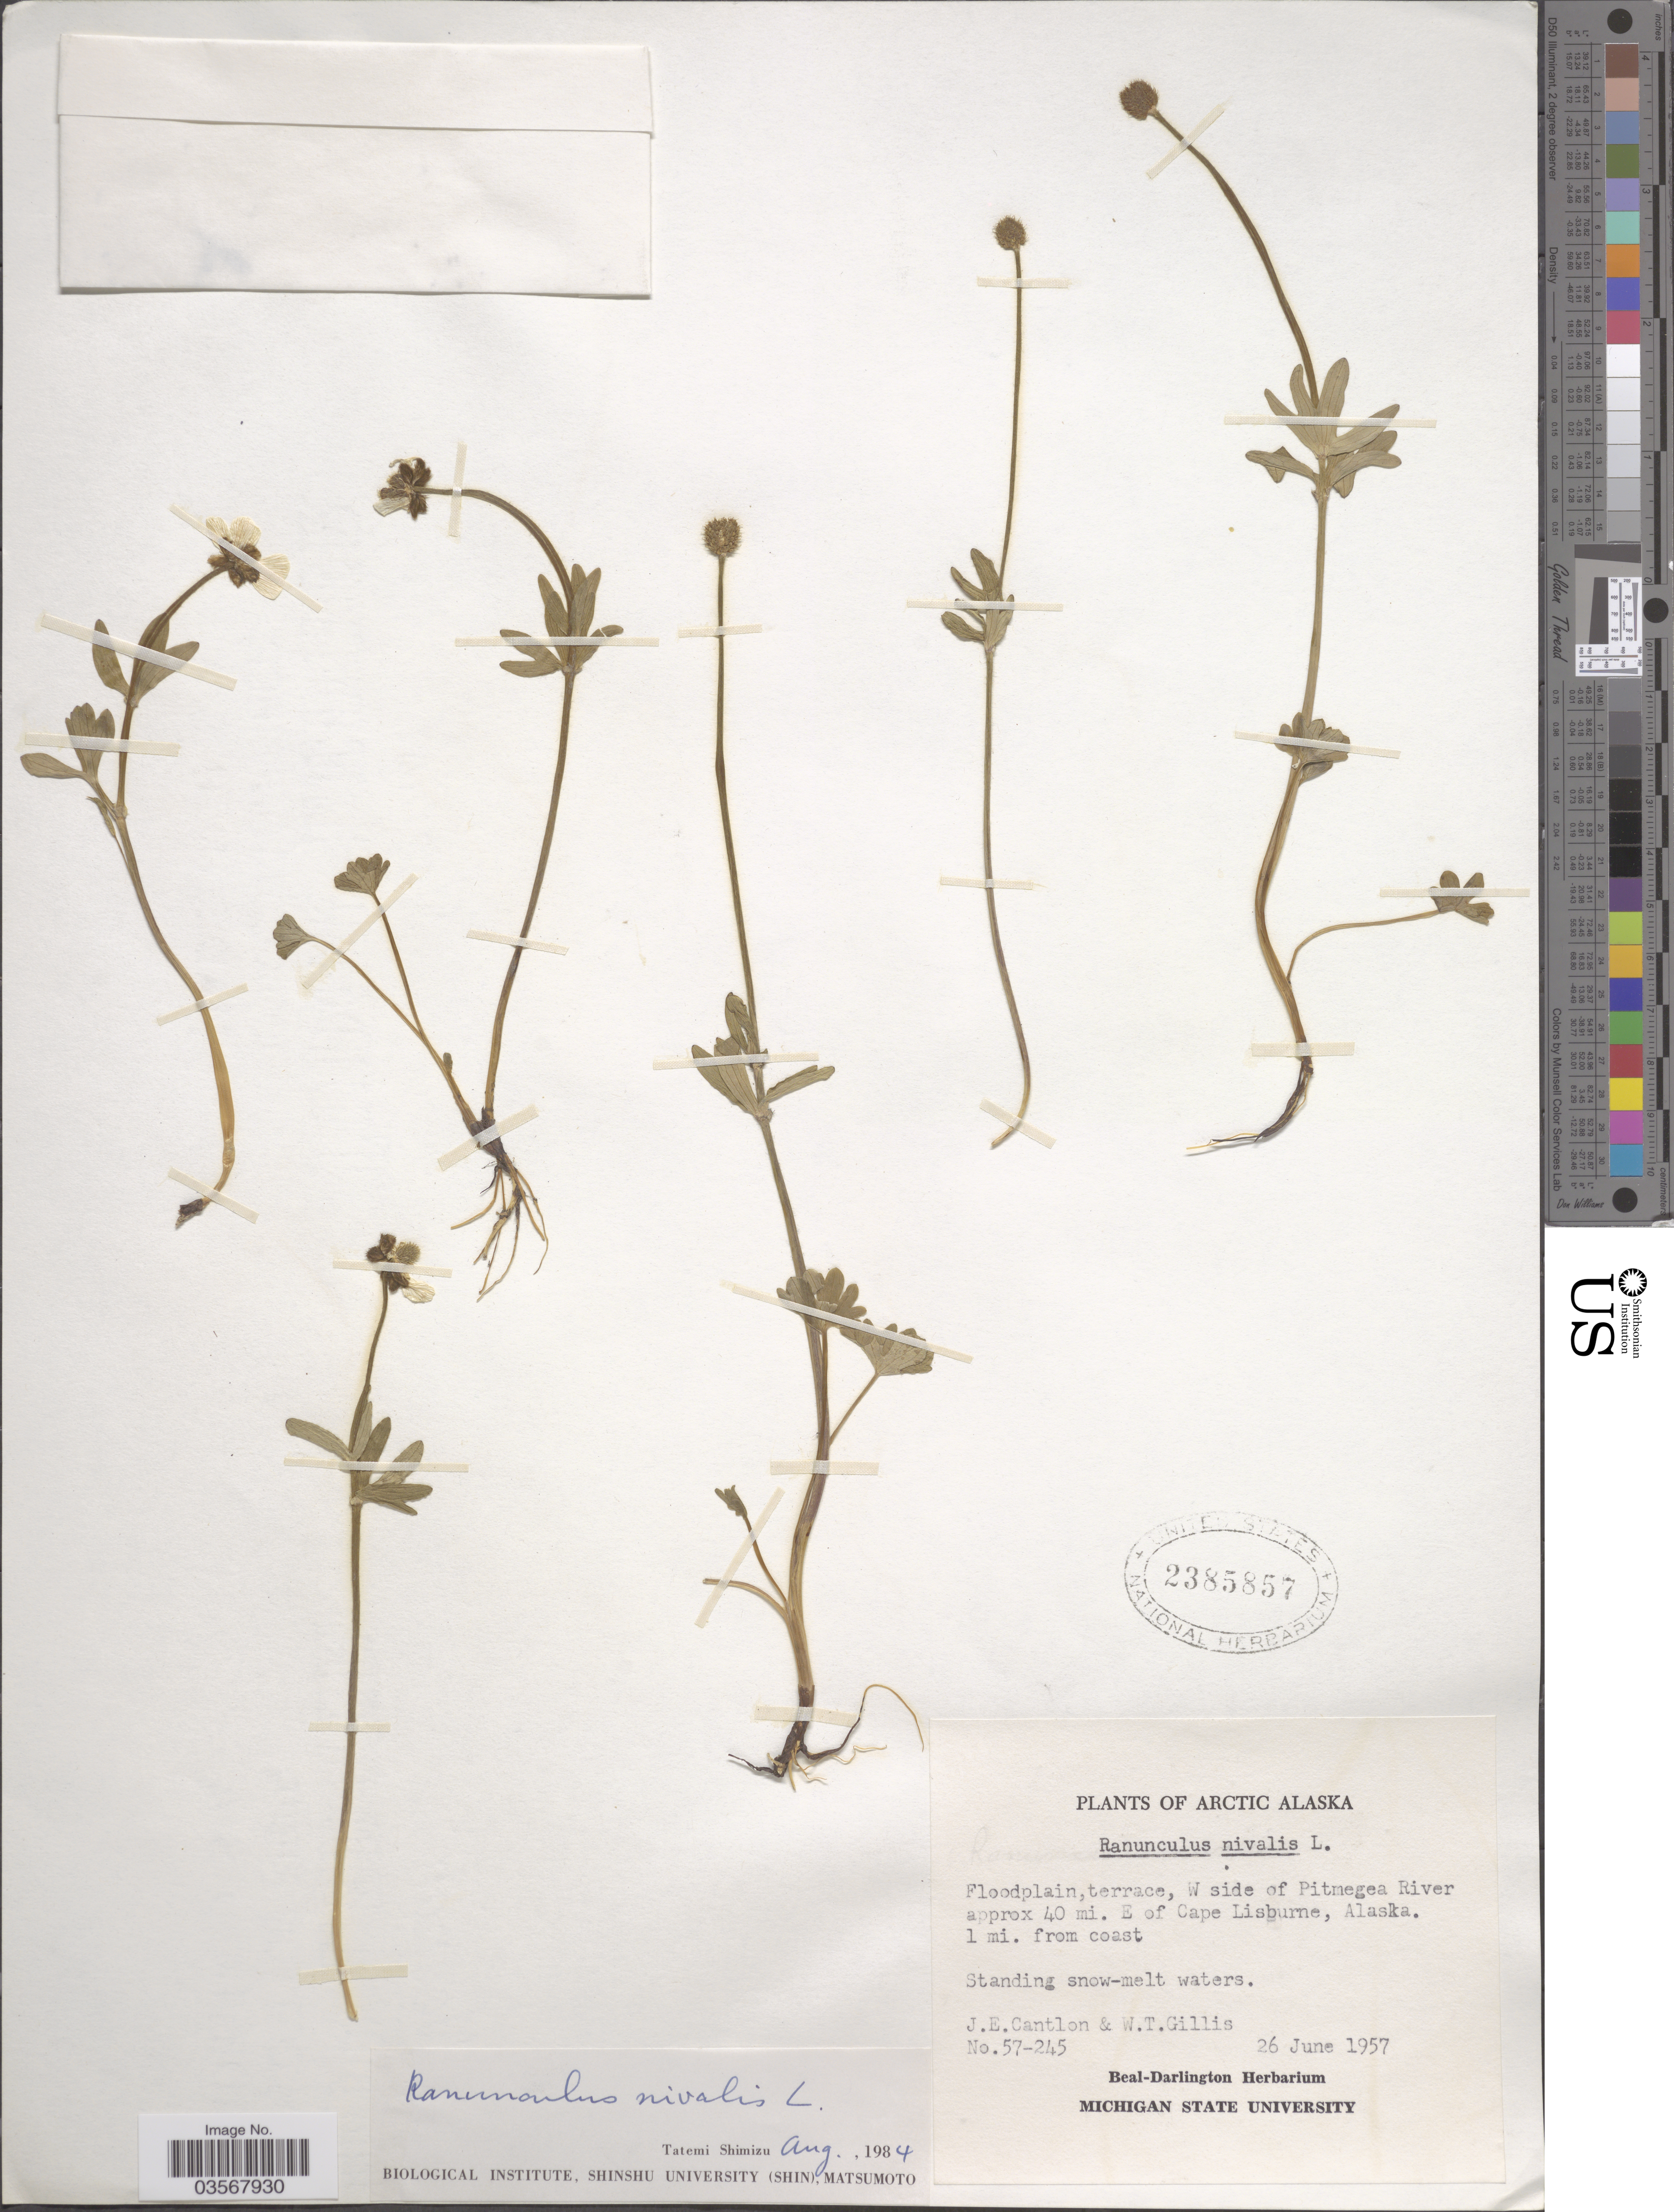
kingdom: Plantae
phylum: Tracheophyta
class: Magnoliopsida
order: Ranunculales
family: Ranunculaceae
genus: Ranunculus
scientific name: Ranunculus nivalis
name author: L.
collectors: J. Cantlon & W. T. Gillis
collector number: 57-245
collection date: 1957-06-26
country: United States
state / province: Alaska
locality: Arctic Alaska. W side of Pitmegea River approx. 40 mi. E of Cape Lisburne. 1 mi. from coast.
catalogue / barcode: US 2385857